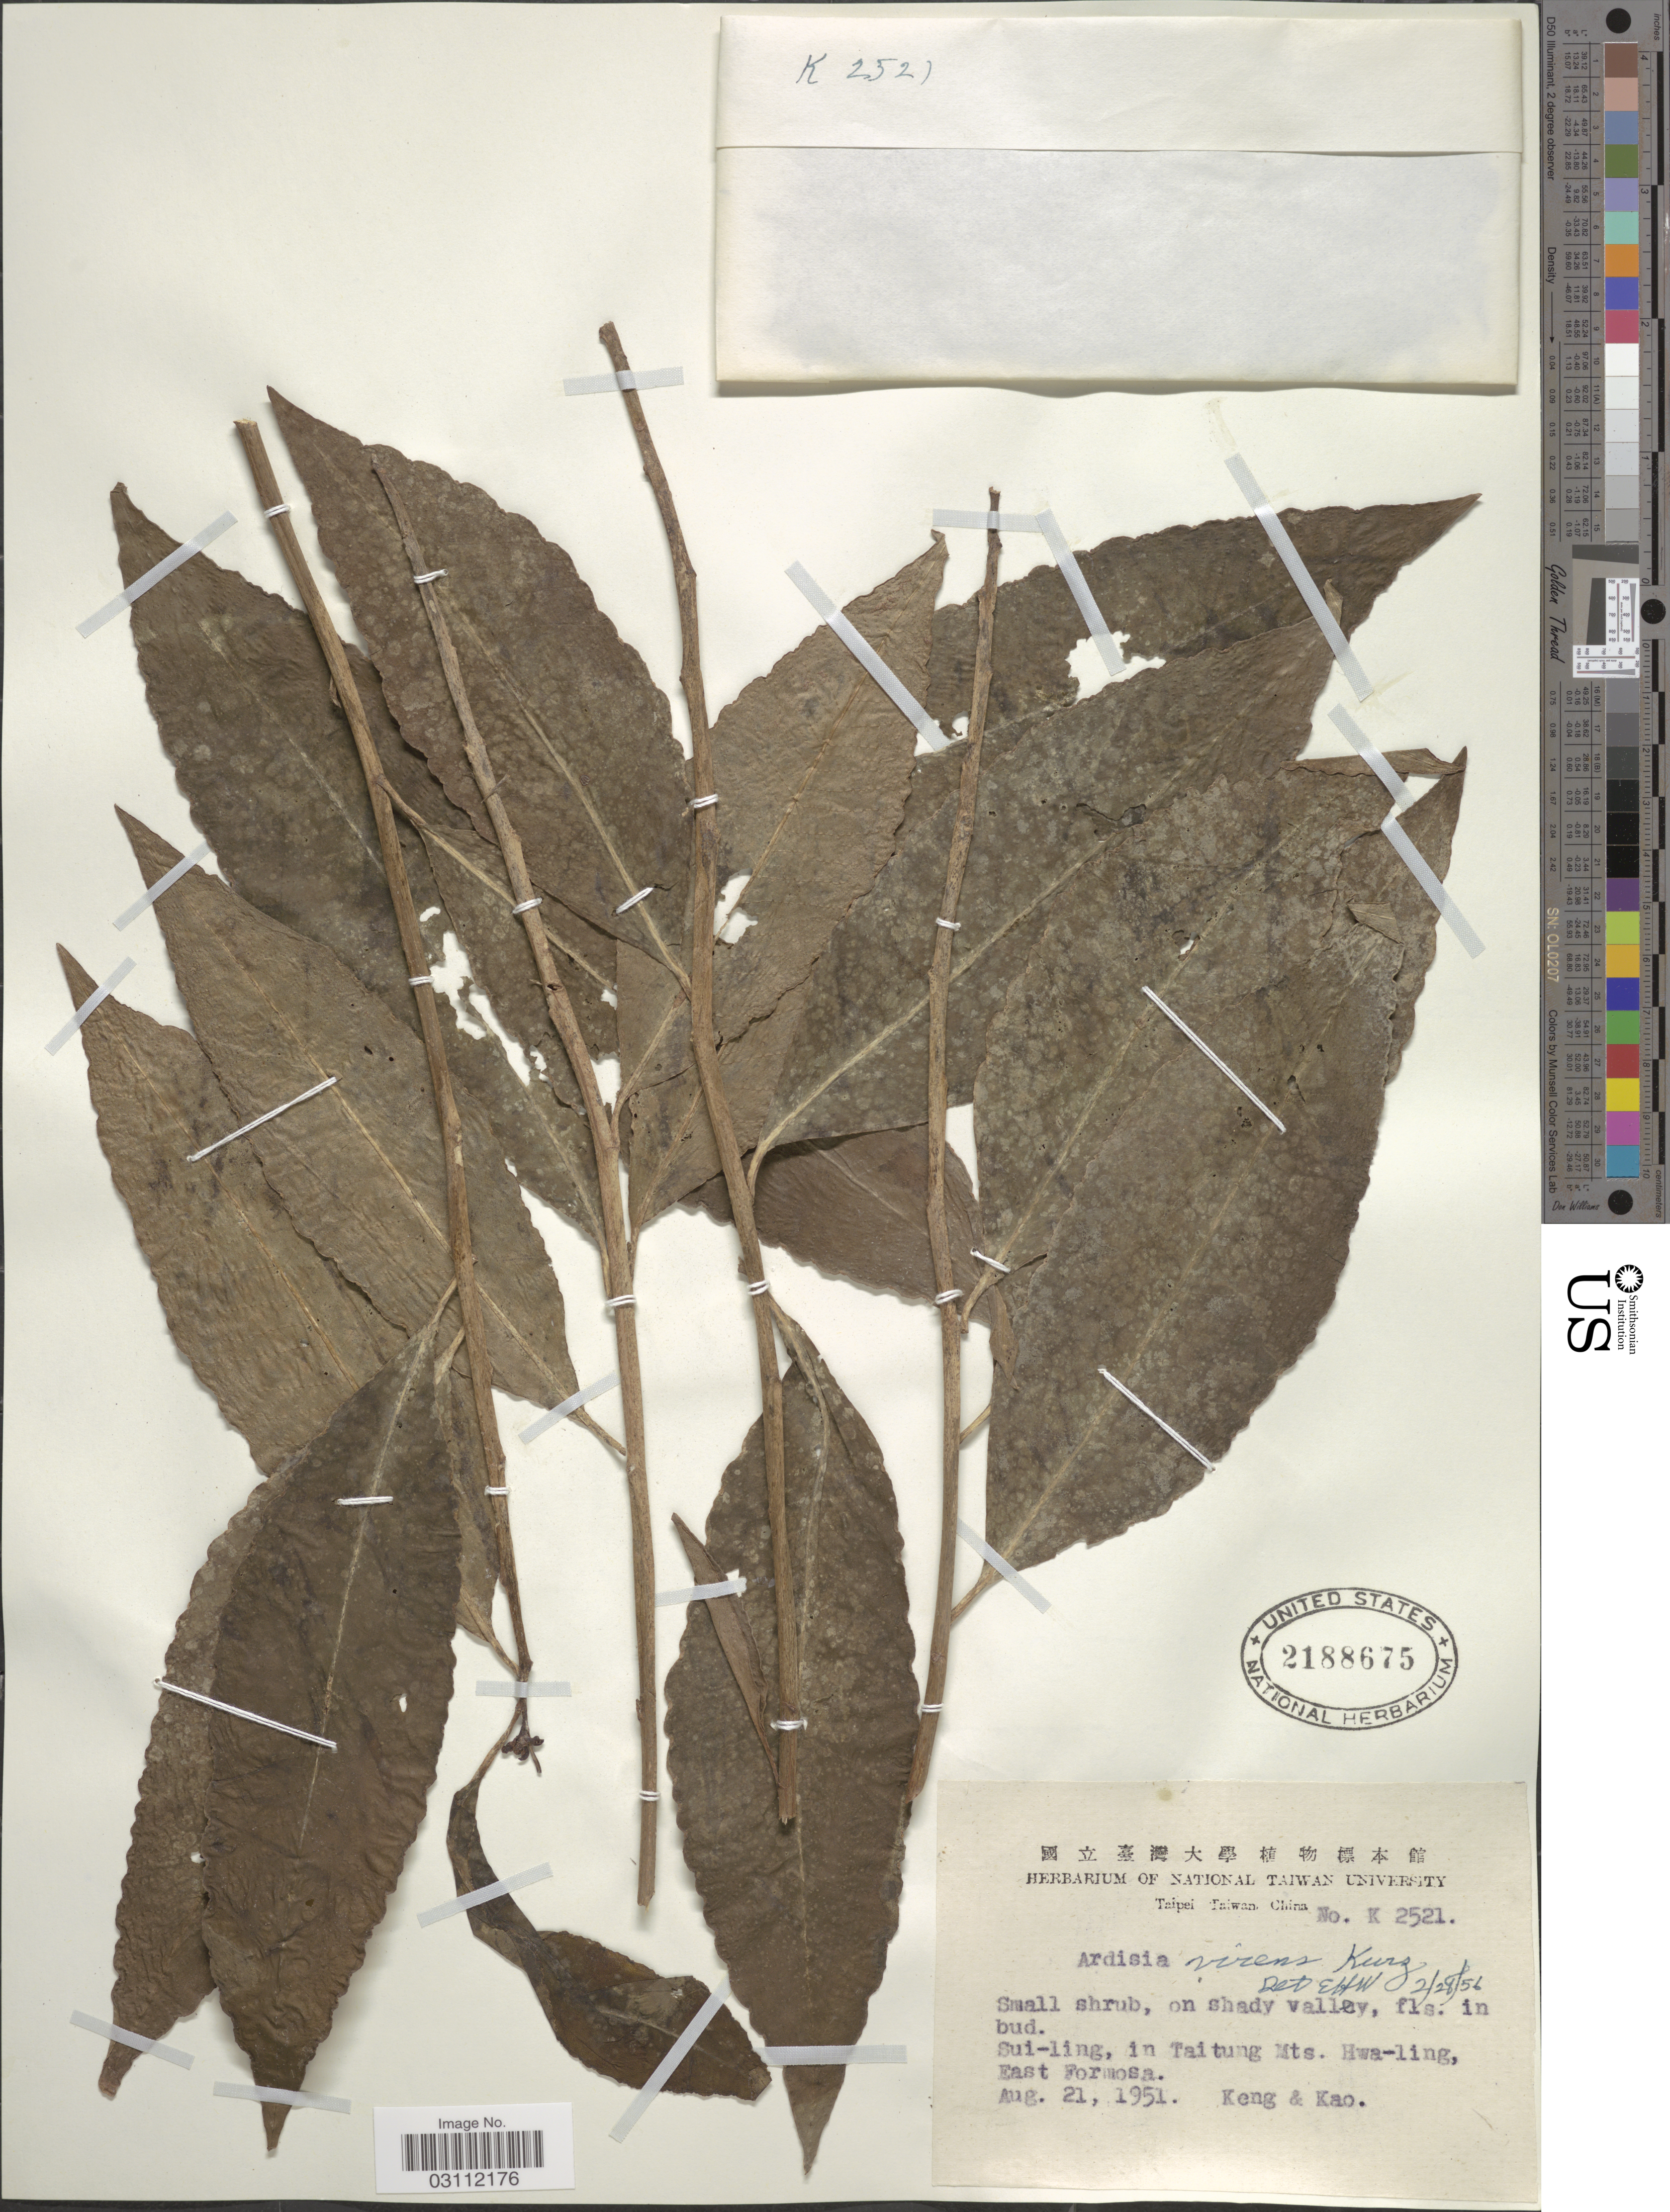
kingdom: Plantae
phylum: Tracheophyta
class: Magnoliopsida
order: Ericales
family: Primulaceae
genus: Ardisia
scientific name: Ardisia virens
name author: Kurz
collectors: -- Keng & -. Kao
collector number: K 2521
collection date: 1951-08-21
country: Taiwan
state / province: Taitung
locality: Sui-ling, in Taitung Mts., Hwa-ling, East Formosa.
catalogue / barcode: US 2188675